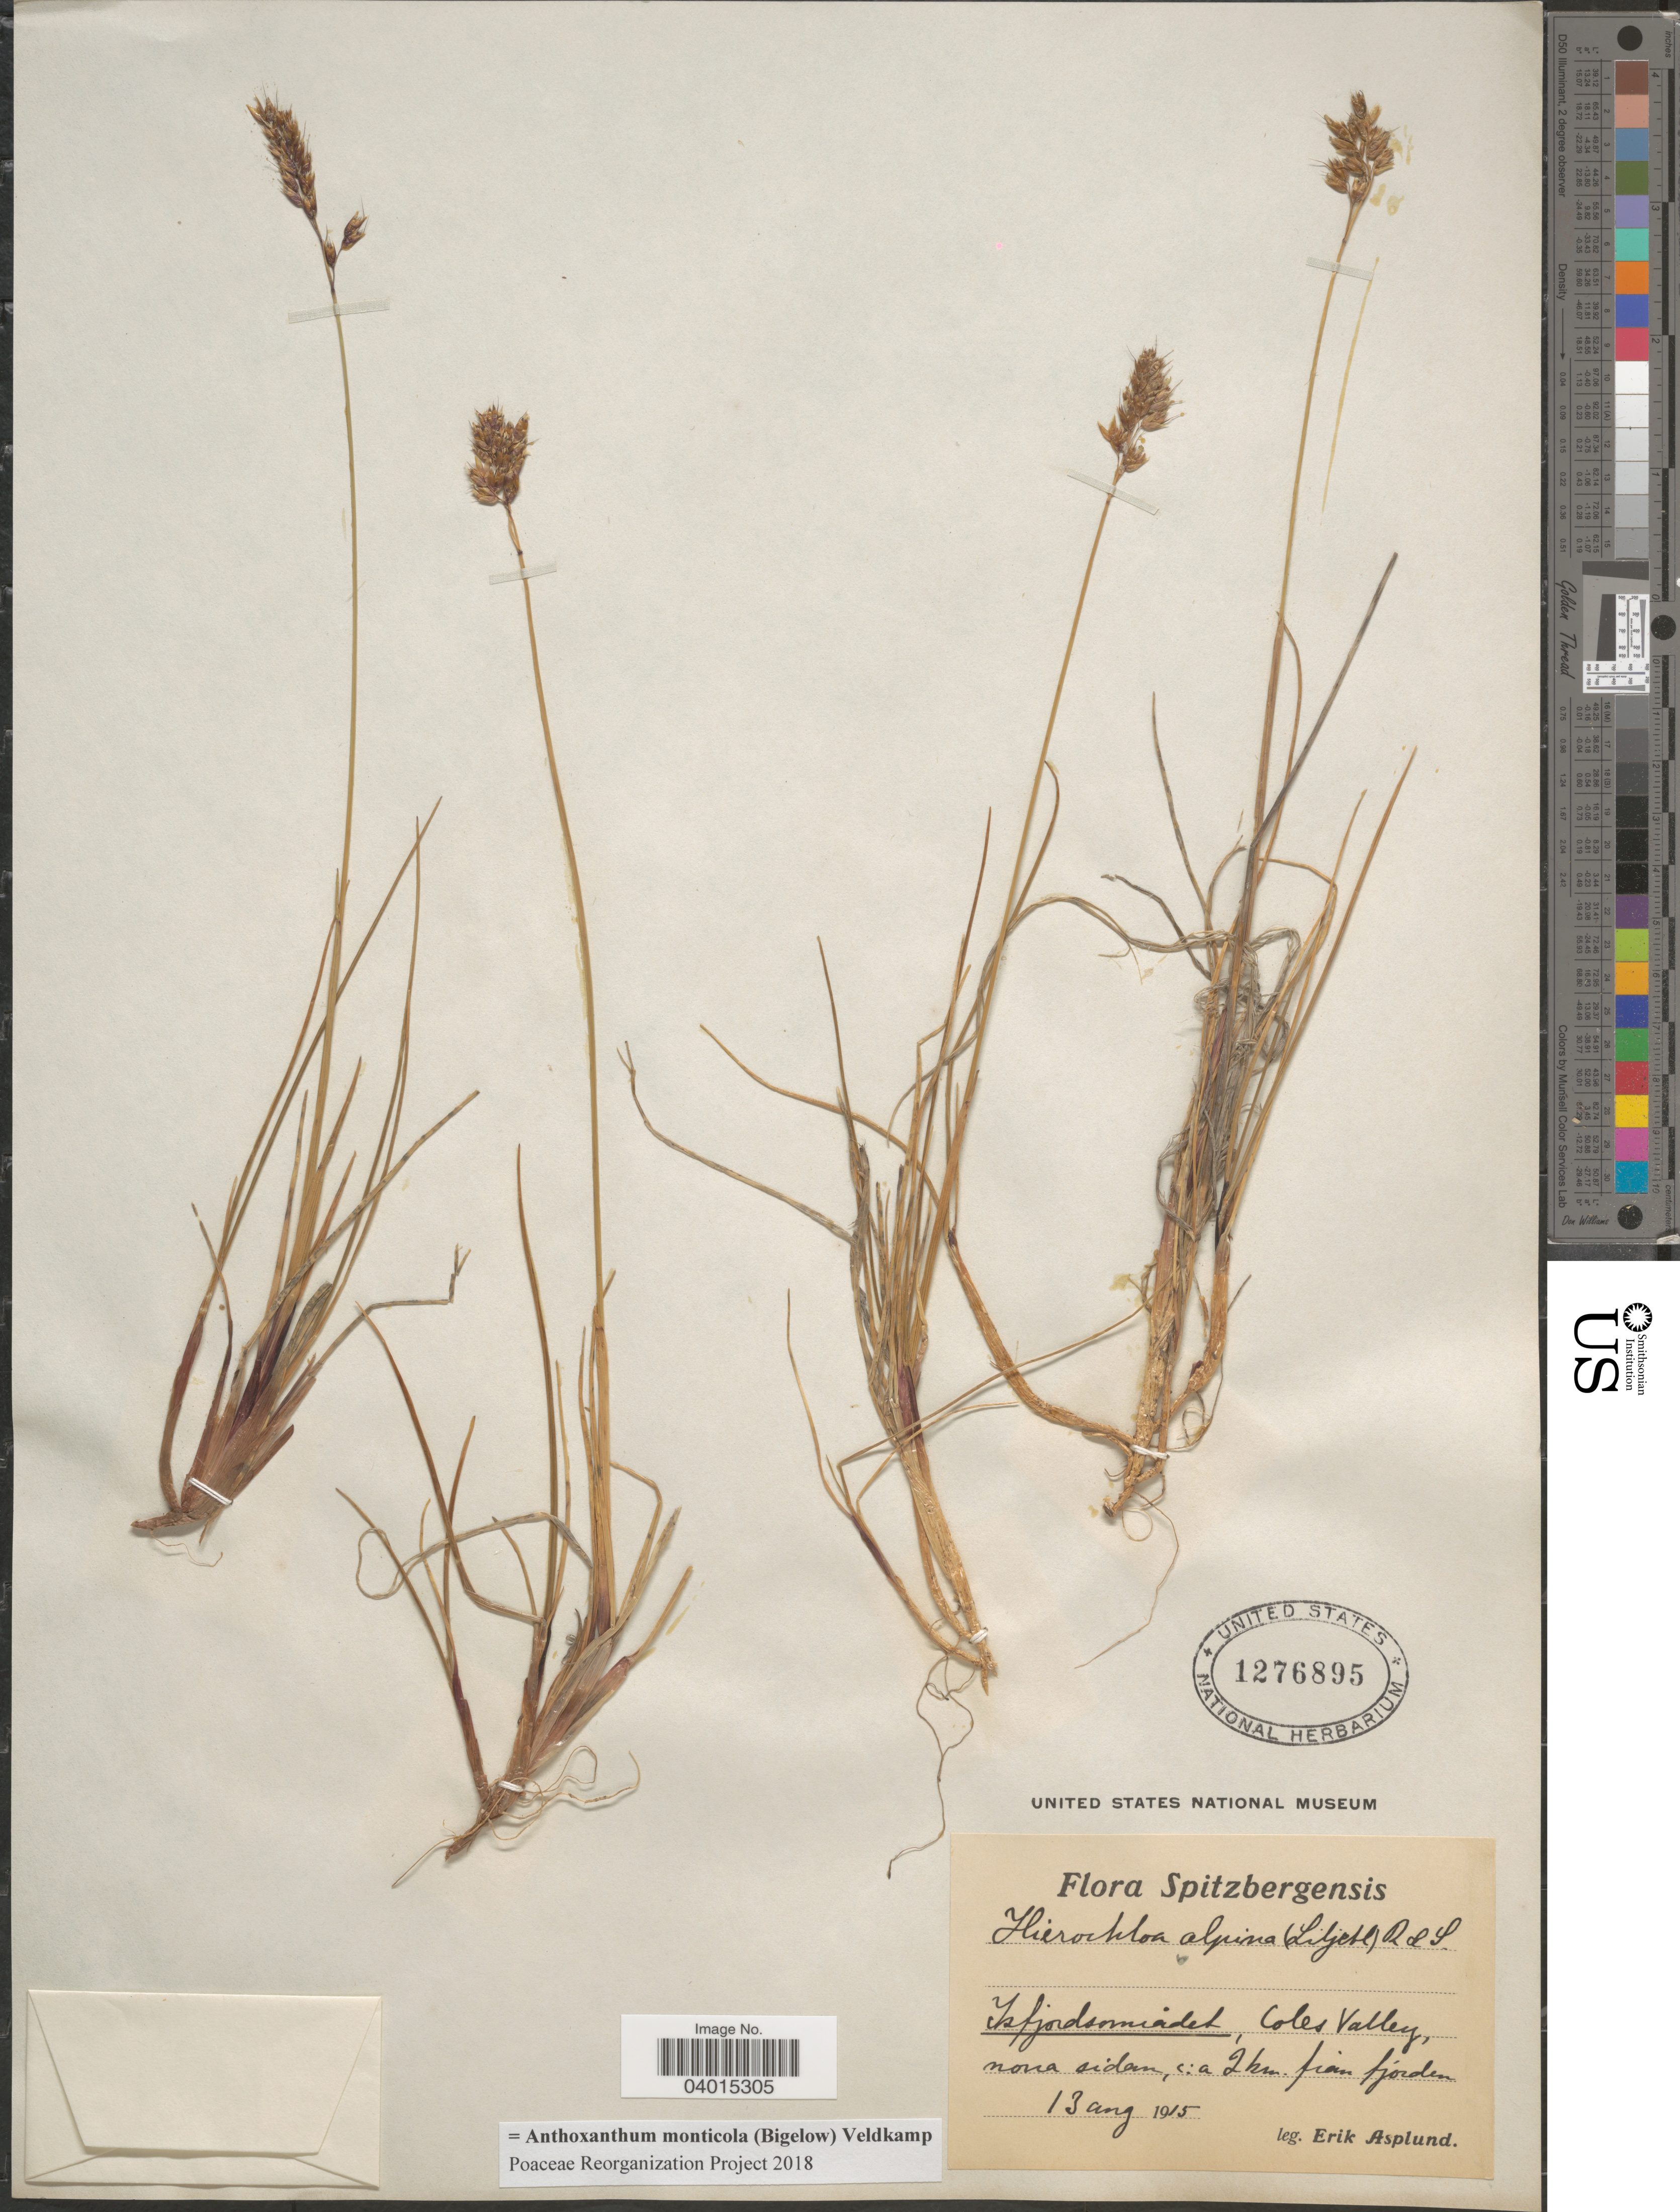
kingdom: Plantae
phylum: Tracheophyta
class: Liliopsida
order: Poales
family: Poaceae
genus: Anthoxanthum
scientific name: Anthoxanthum monticola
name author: (Bigelow) Veldkamp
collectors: E. Asplund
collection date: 1915-08-13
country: Norway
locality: Spitzbergensis. Isfjordsomradet Coles Valley, mona sidam, c:a 2 km. fran fjorden.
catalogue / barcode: US 1276895